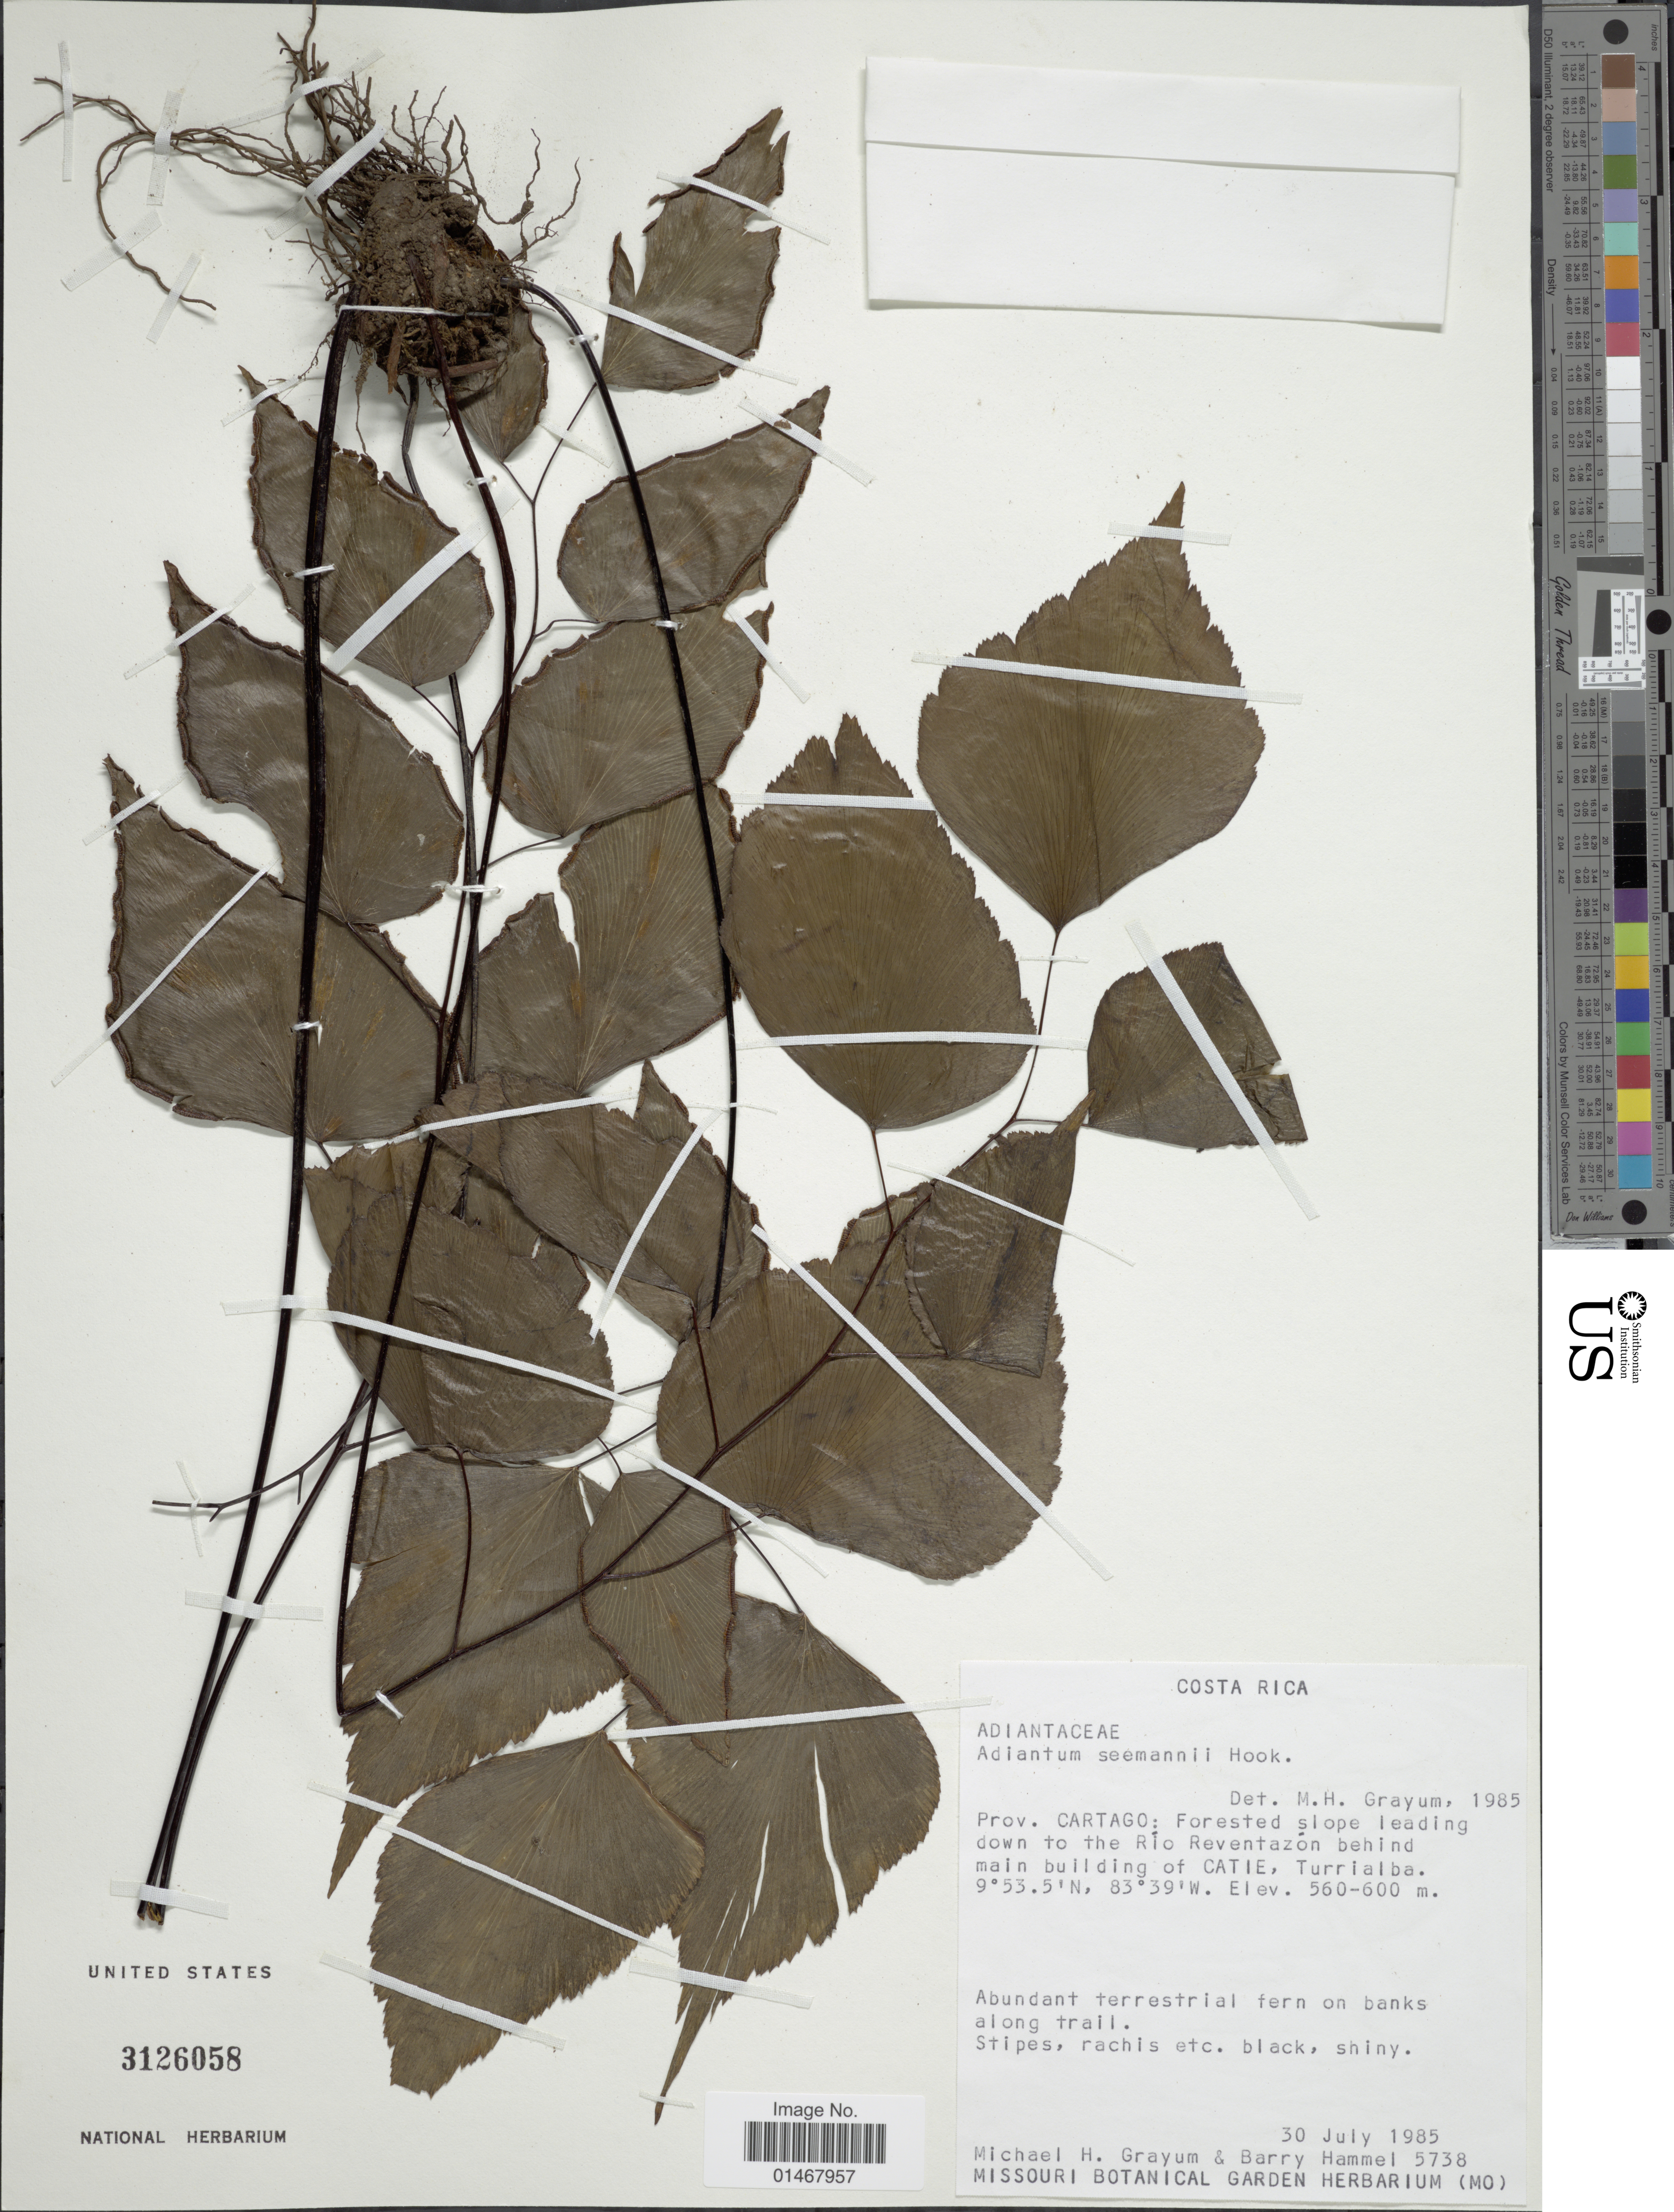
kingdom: Plantae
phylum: Tracheophyta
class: Polypodiopsida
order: Polypodiales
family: Pteridaceae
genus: Adiantum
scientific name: Adiantum seemannii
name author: Hook.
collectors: M. H. Grayum & B. Hammel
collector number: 5738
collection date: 1985-07-30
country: Costa Rica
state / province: Cartago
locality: Forested slope leading down to the Río Reventazón behind main building of catie, Turrialba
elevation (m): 560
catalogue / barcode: US 3126058